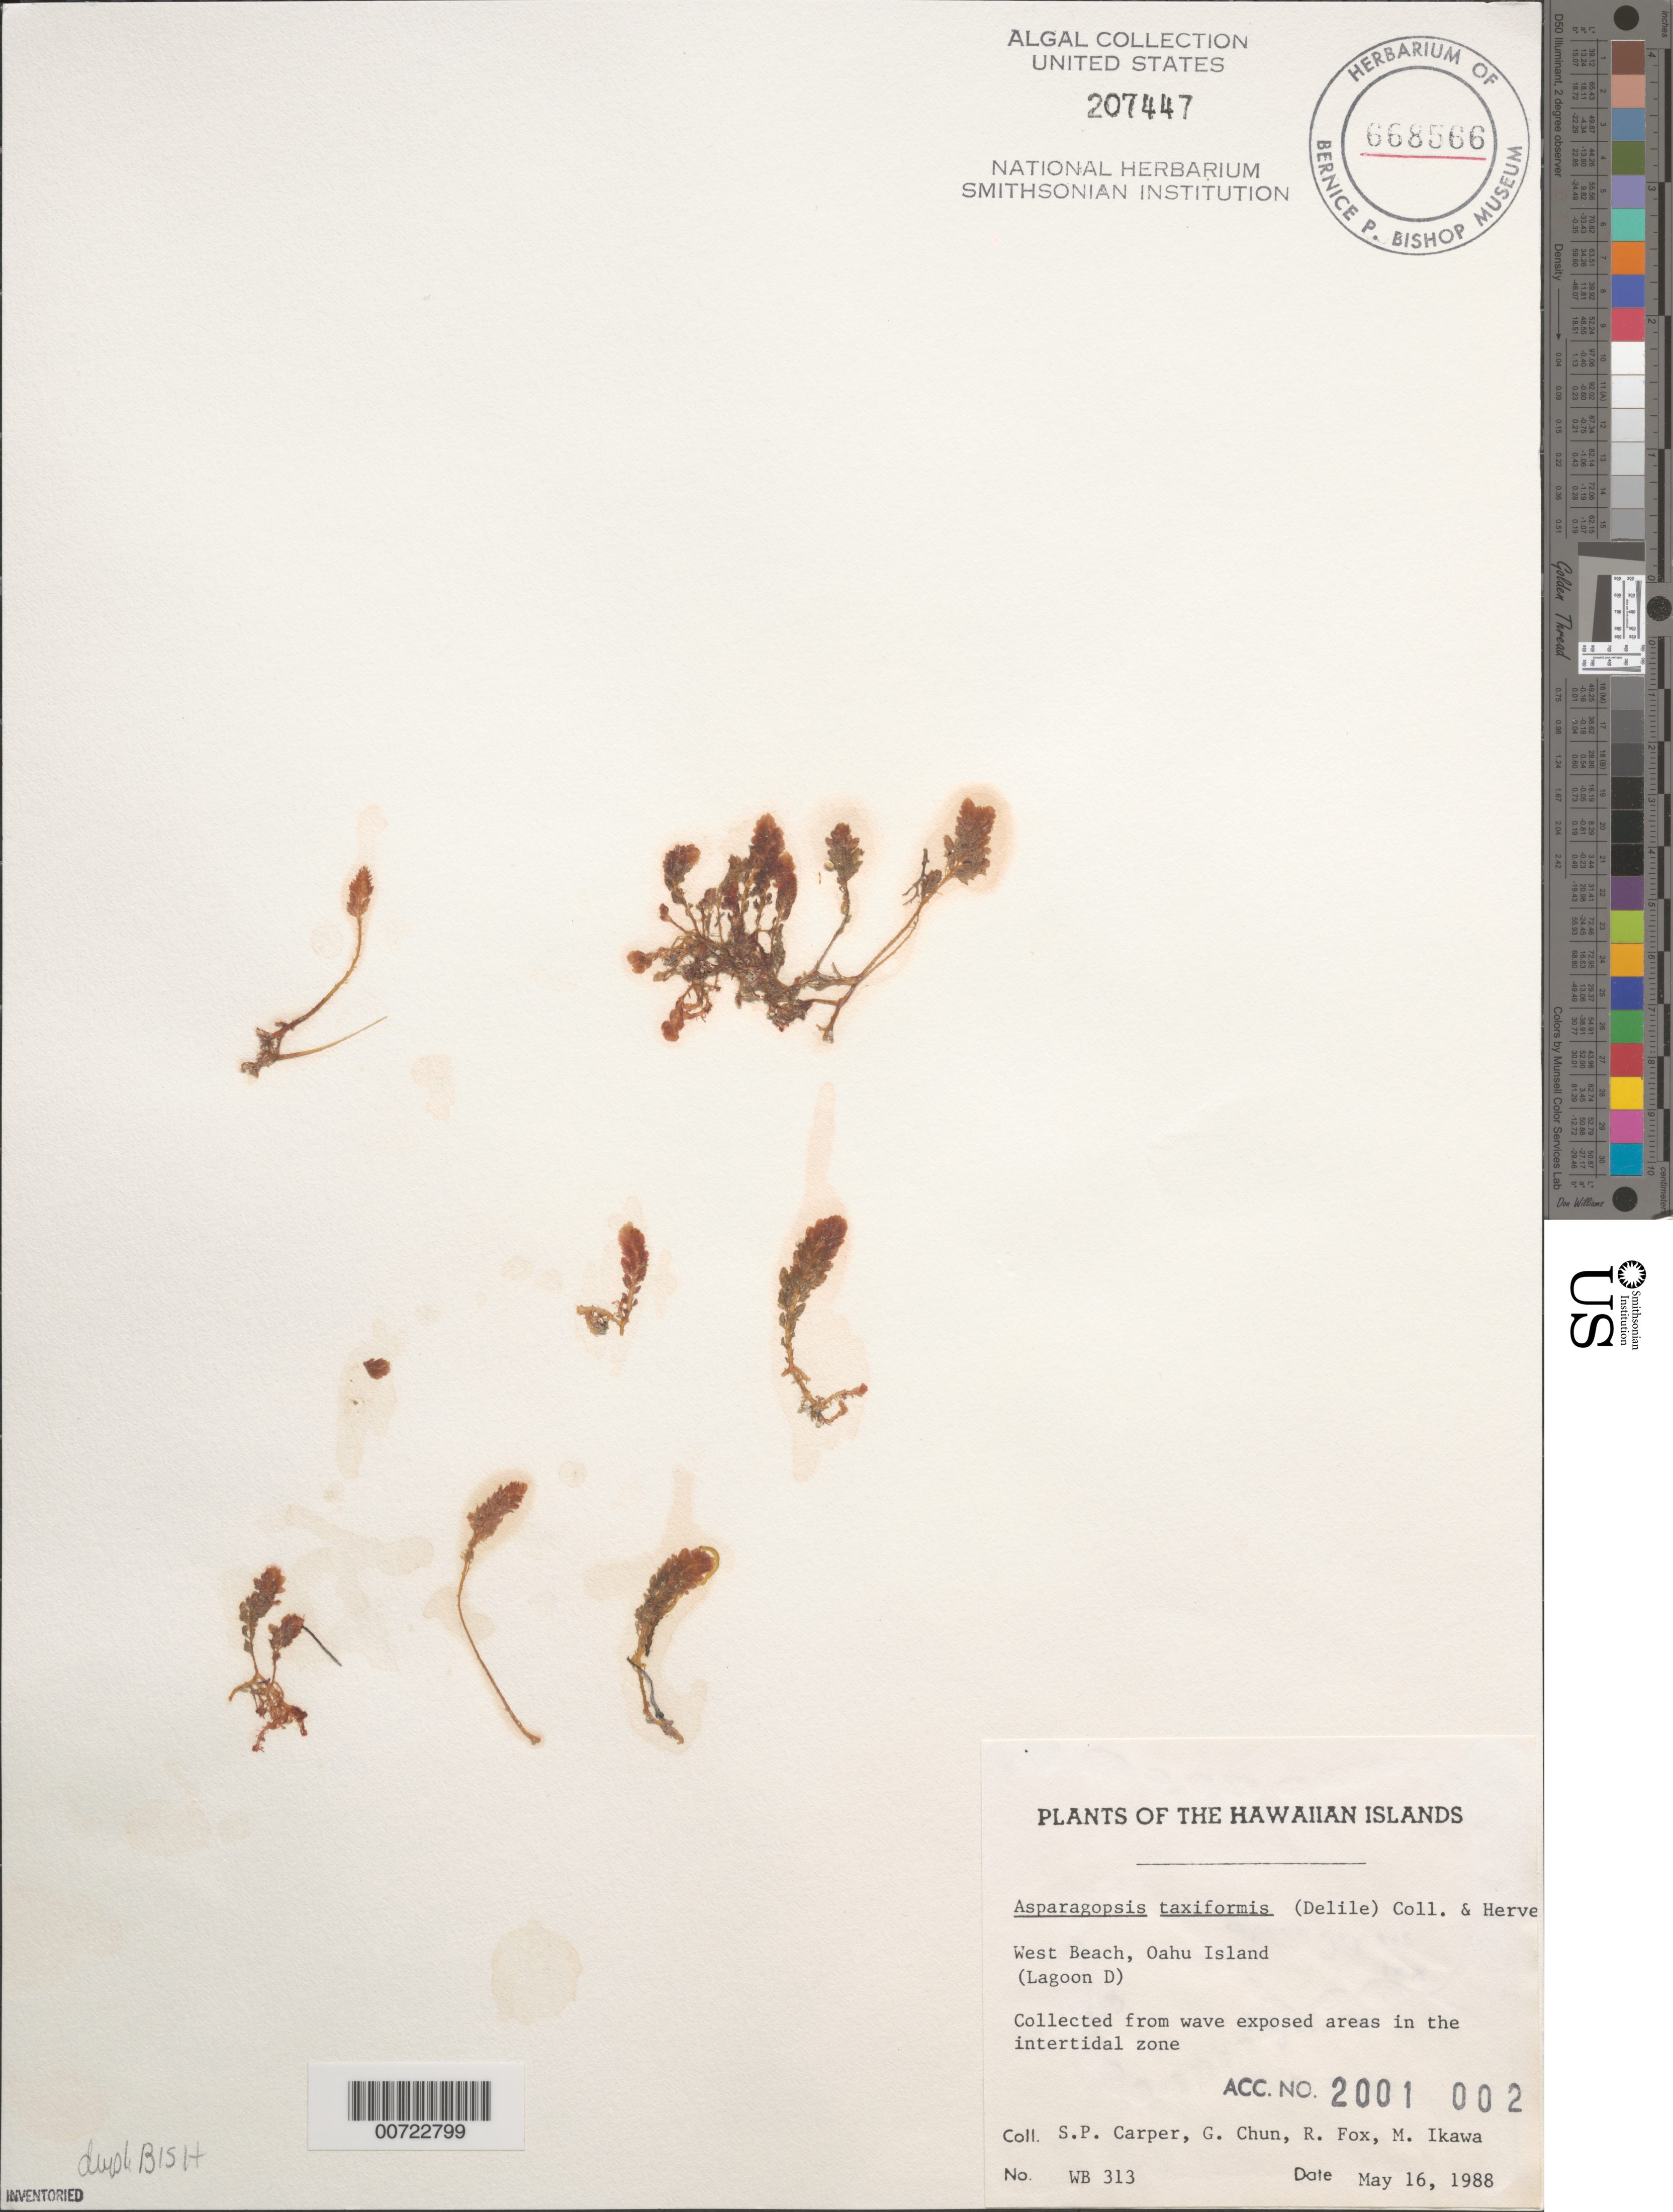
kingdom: Plantae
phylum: Rhodophyta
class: Florideophyceae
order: Bonnemaisoniales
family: Bonnemaisoniaceae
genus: Asparagopsis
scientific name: Asparagopsis taxiformis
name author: (Delile) Trevis.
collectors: S. Carper, G. Chun, R. Fox & M. Ikawa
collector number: WB 313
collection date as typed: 16 May 1988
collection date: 1988-05-16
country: United States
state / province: Hawaii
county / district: Honolulu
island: Oahu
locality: West Beach (Lagoon D)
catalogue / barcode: US 207447